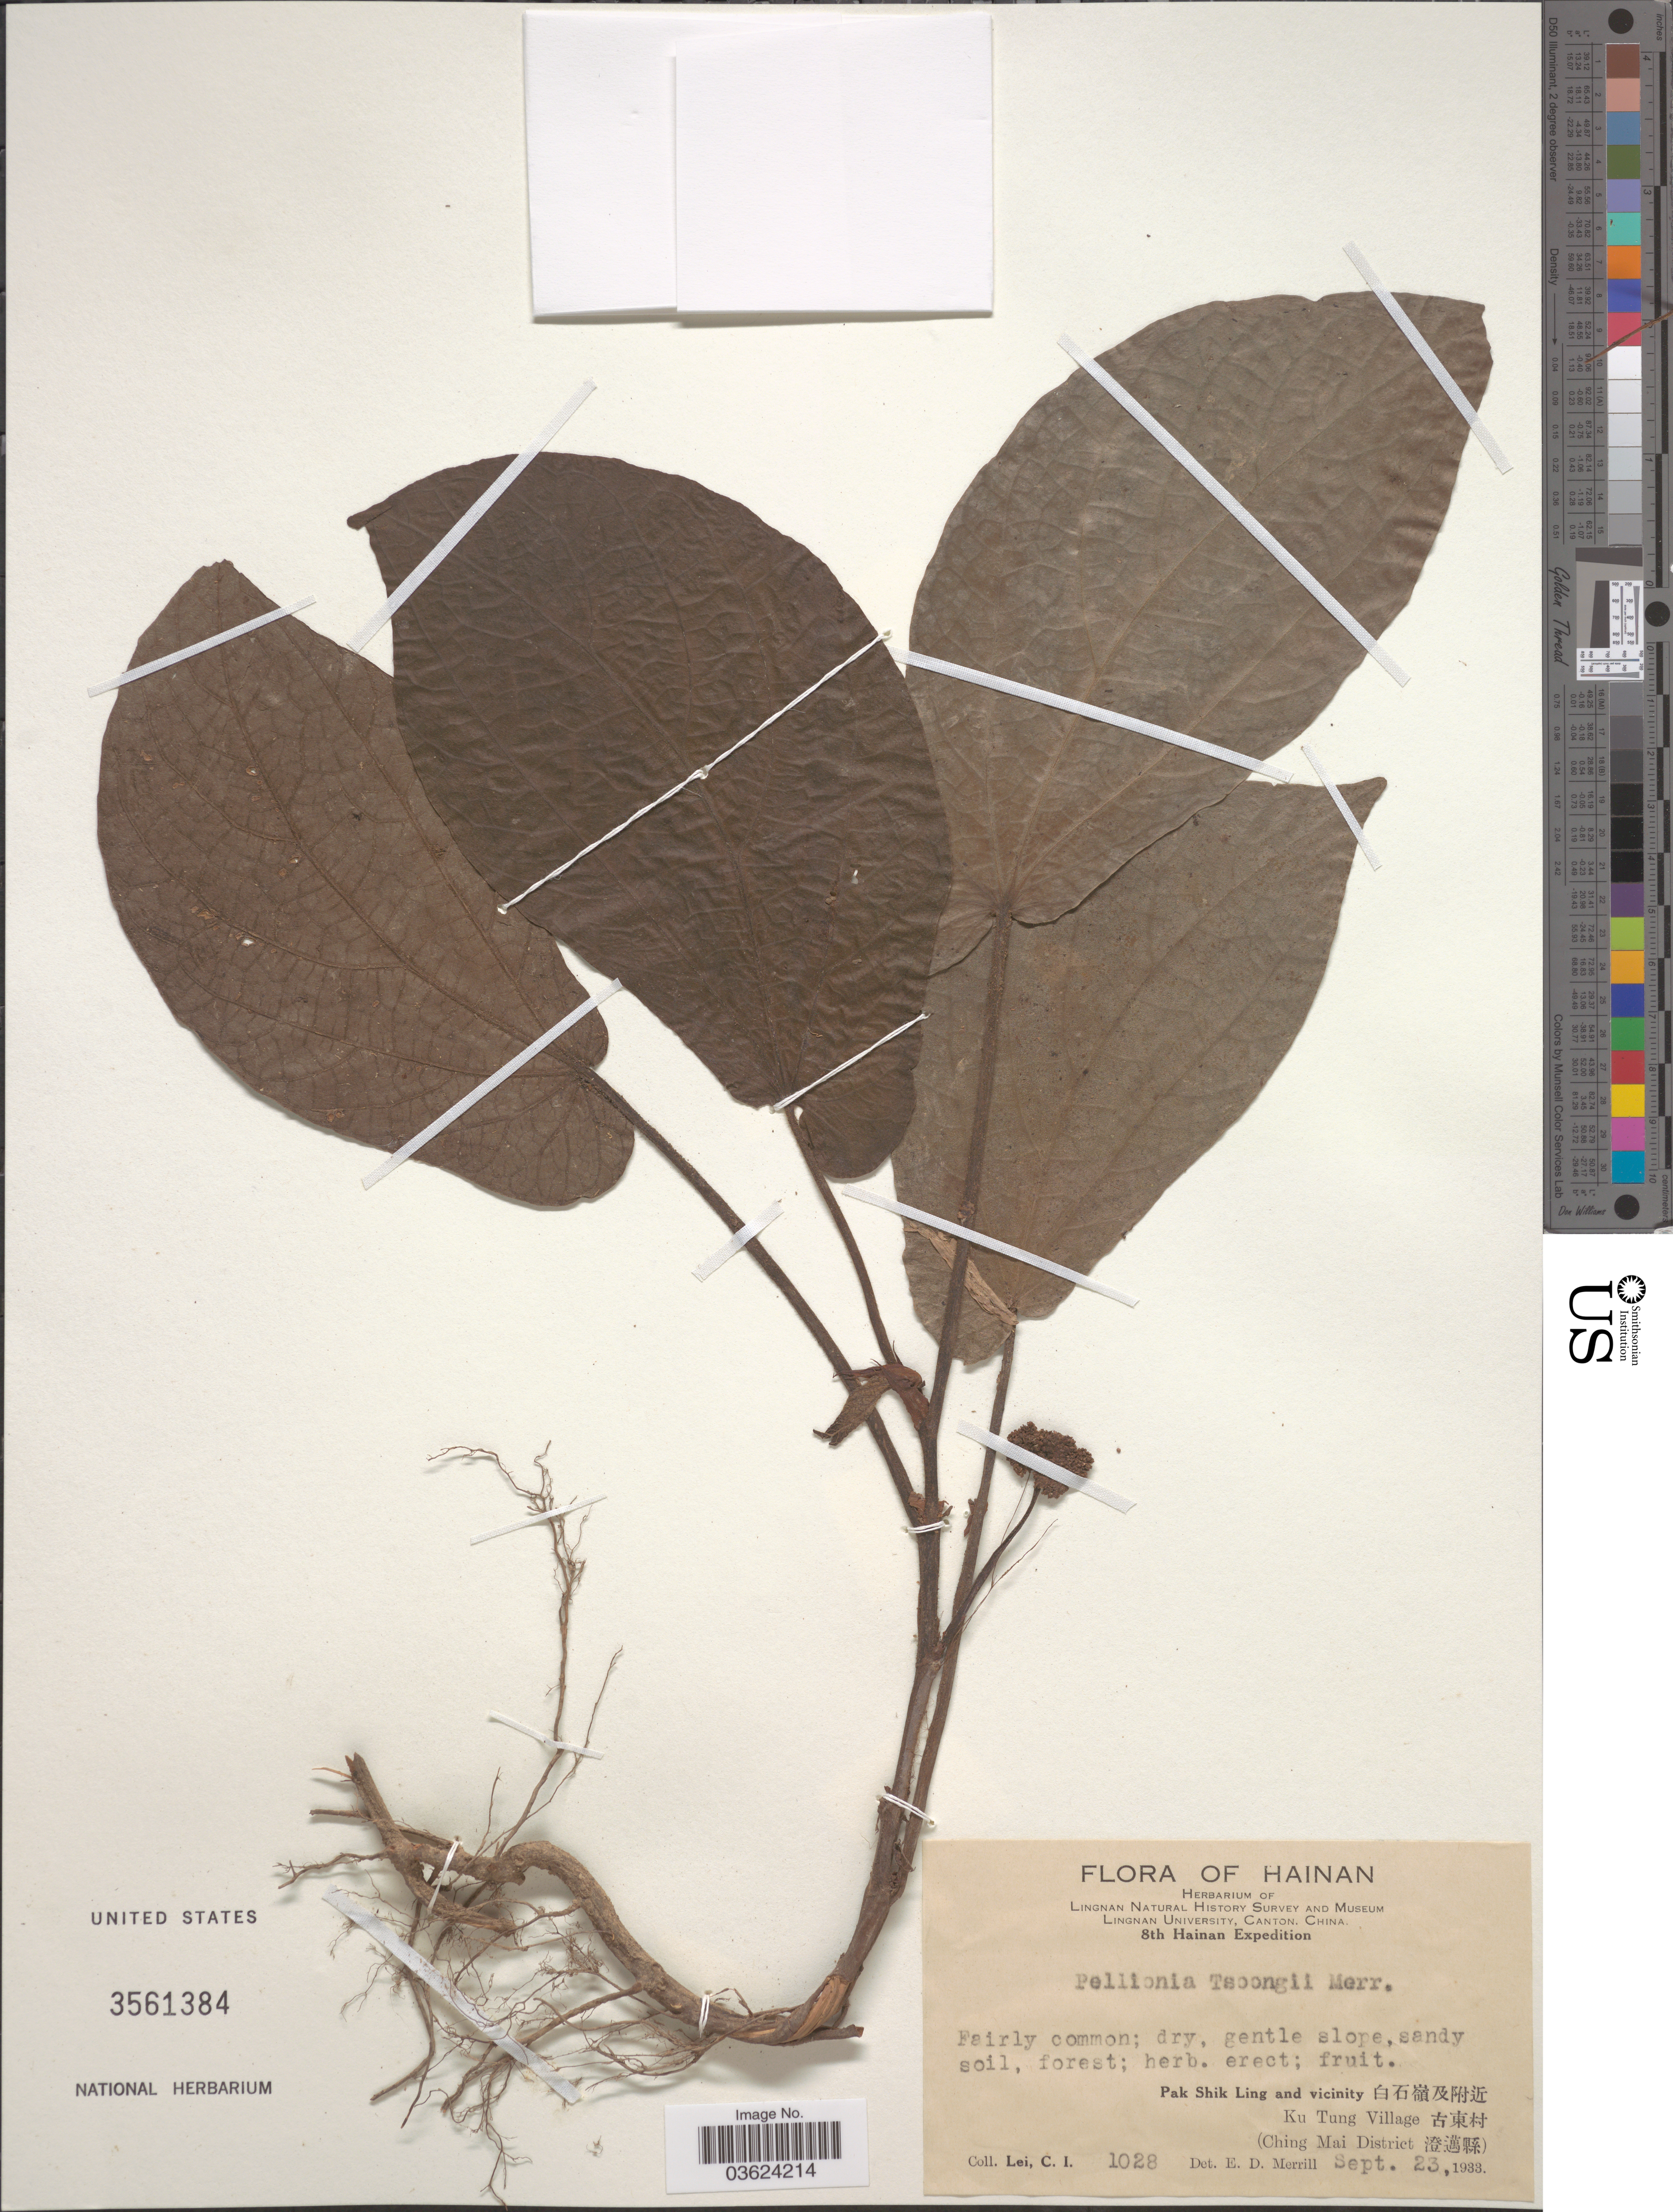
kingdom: Plantae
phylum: Tracheophyta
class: Magnoliopsida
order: Rosales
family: Urticaceae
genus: Pellionia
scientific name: Pellionia tsoongii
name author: (Merr.) Merr.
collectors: C. I. Lei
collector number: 1028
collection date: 1933-09-23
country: China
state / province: Hainan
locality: Pak Shik Ling and vicinity . Ku Tung Village (Ching Mai District X).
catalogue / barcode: US 3561384